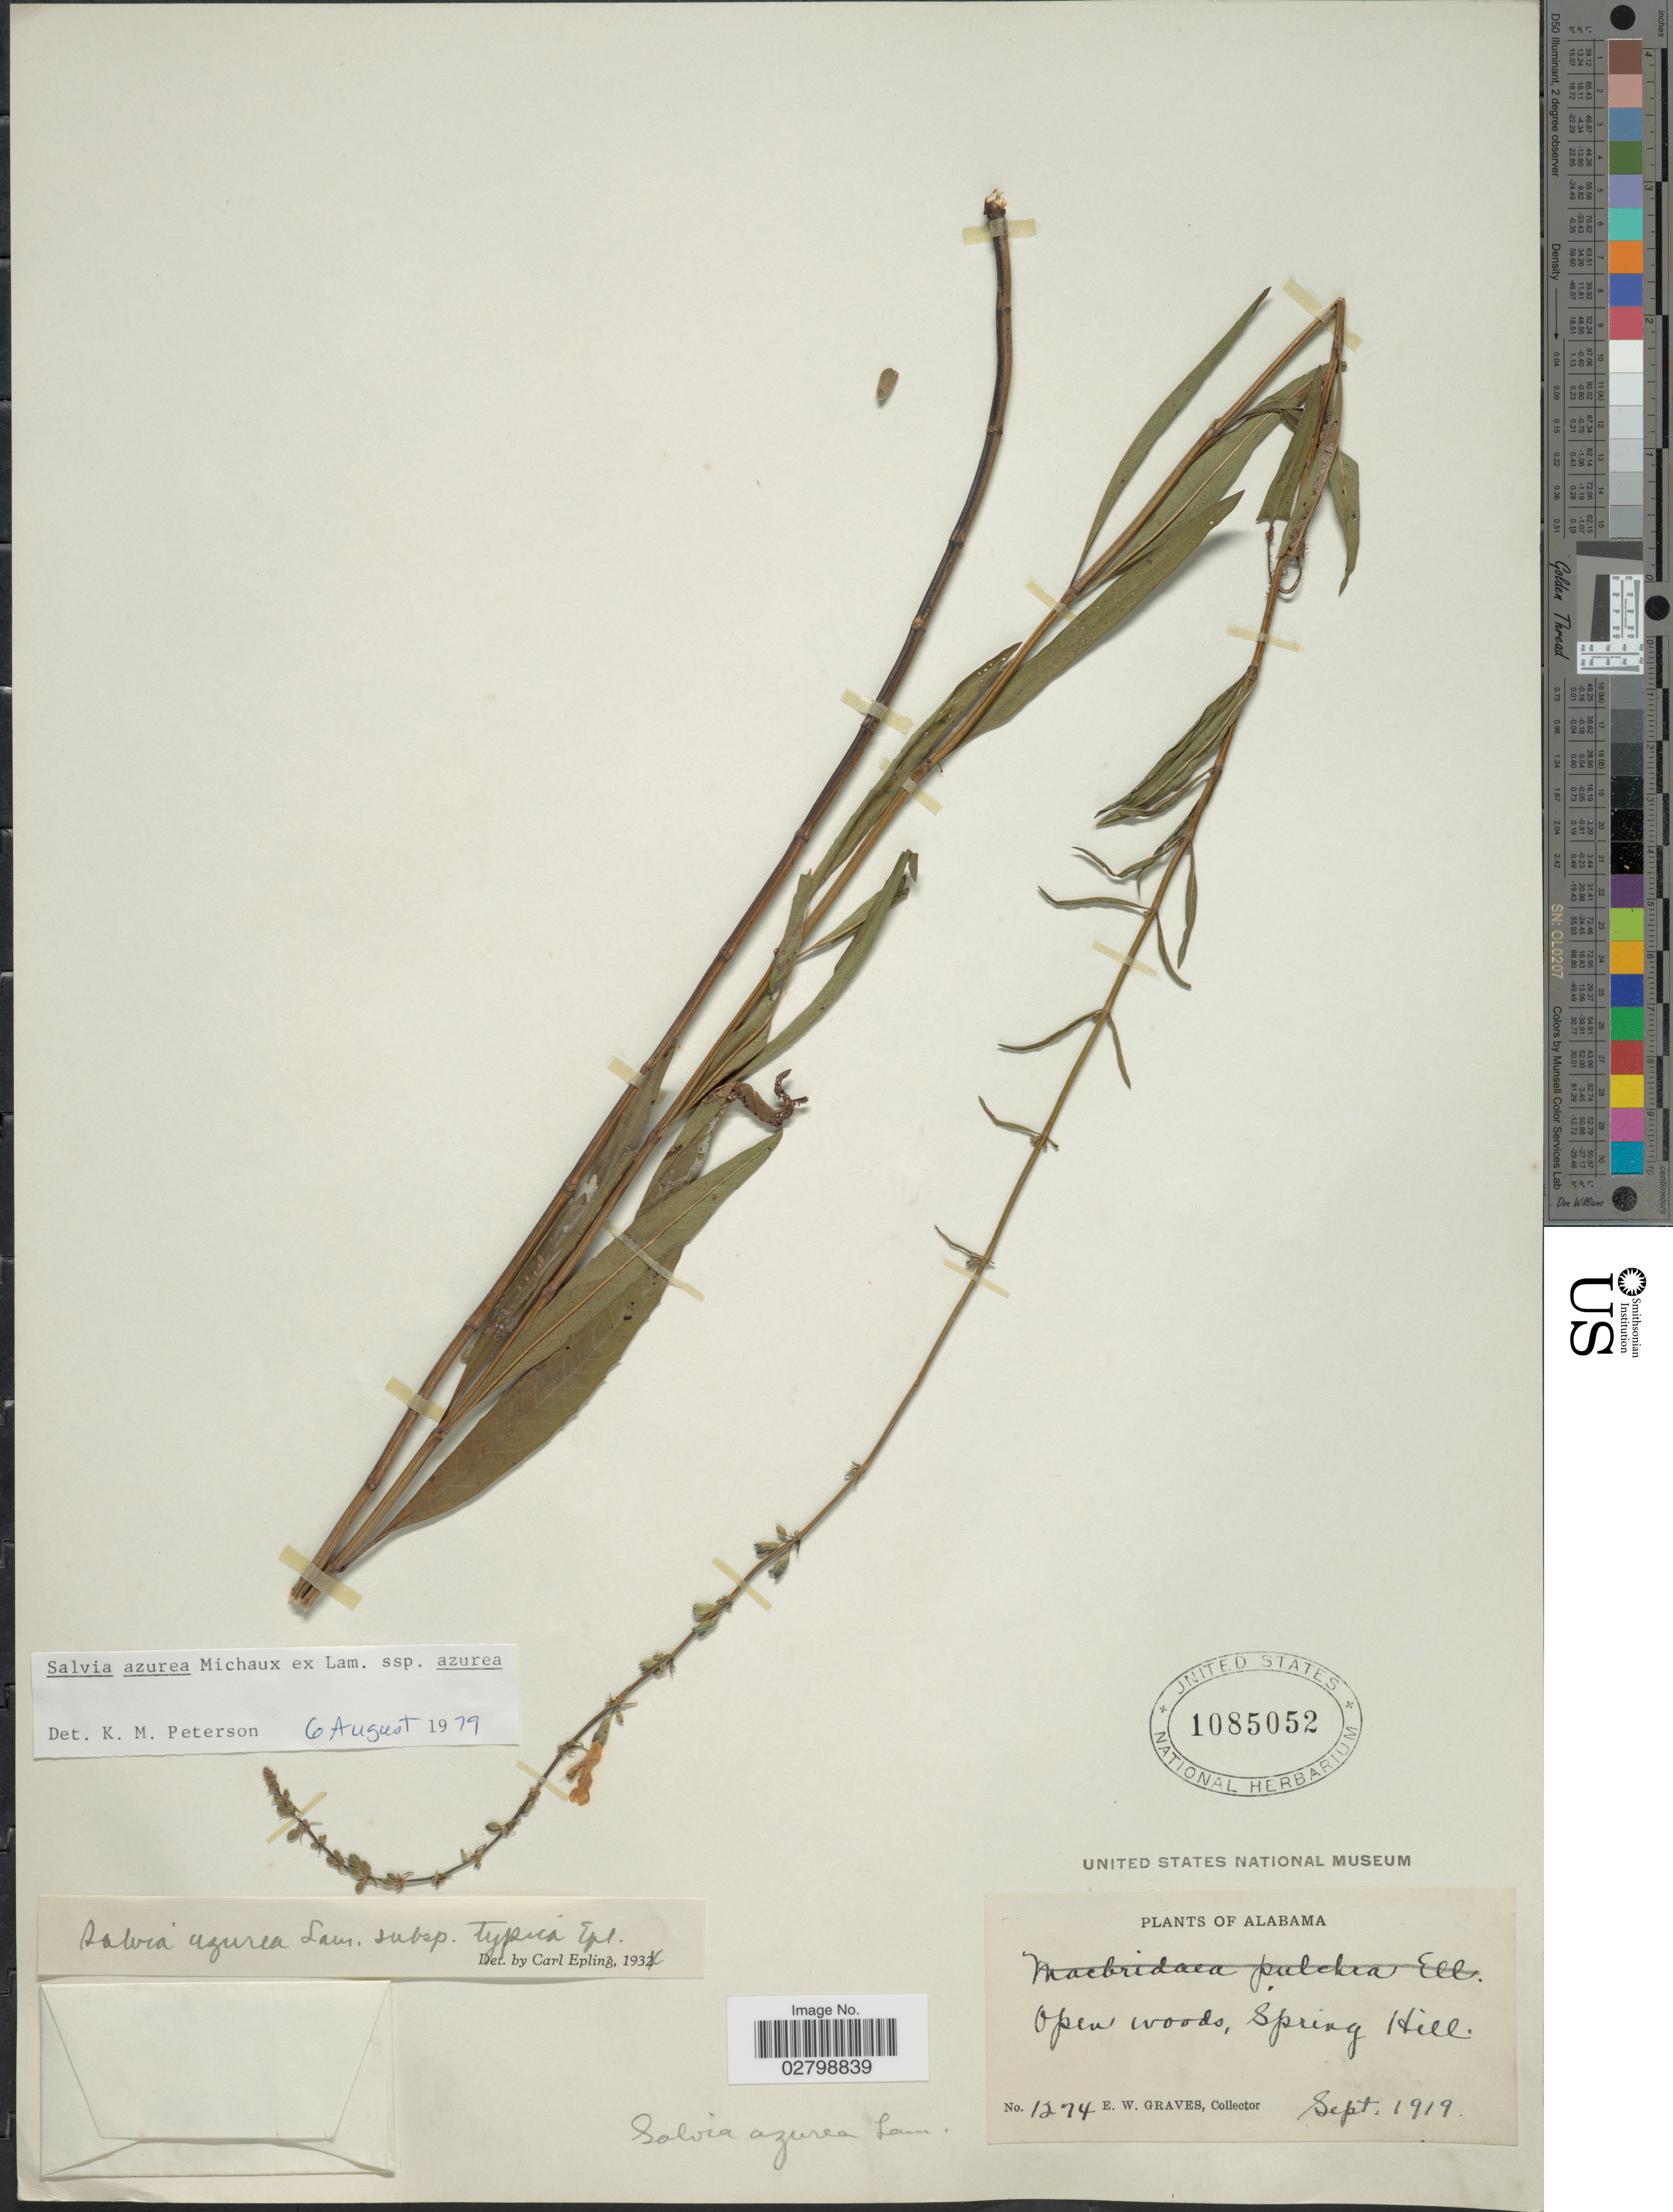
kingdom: Plantae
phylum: Tracheophyta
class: Magnoliopsida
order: Lamiales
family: Lamiaceae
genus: Salvia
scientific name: Salvia azurea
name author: Michx. ex Vahl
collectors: E. Graves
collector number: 1274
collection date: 1919-09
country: United States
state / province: Alabama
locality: Spring Hill.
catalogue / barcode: US 1085052